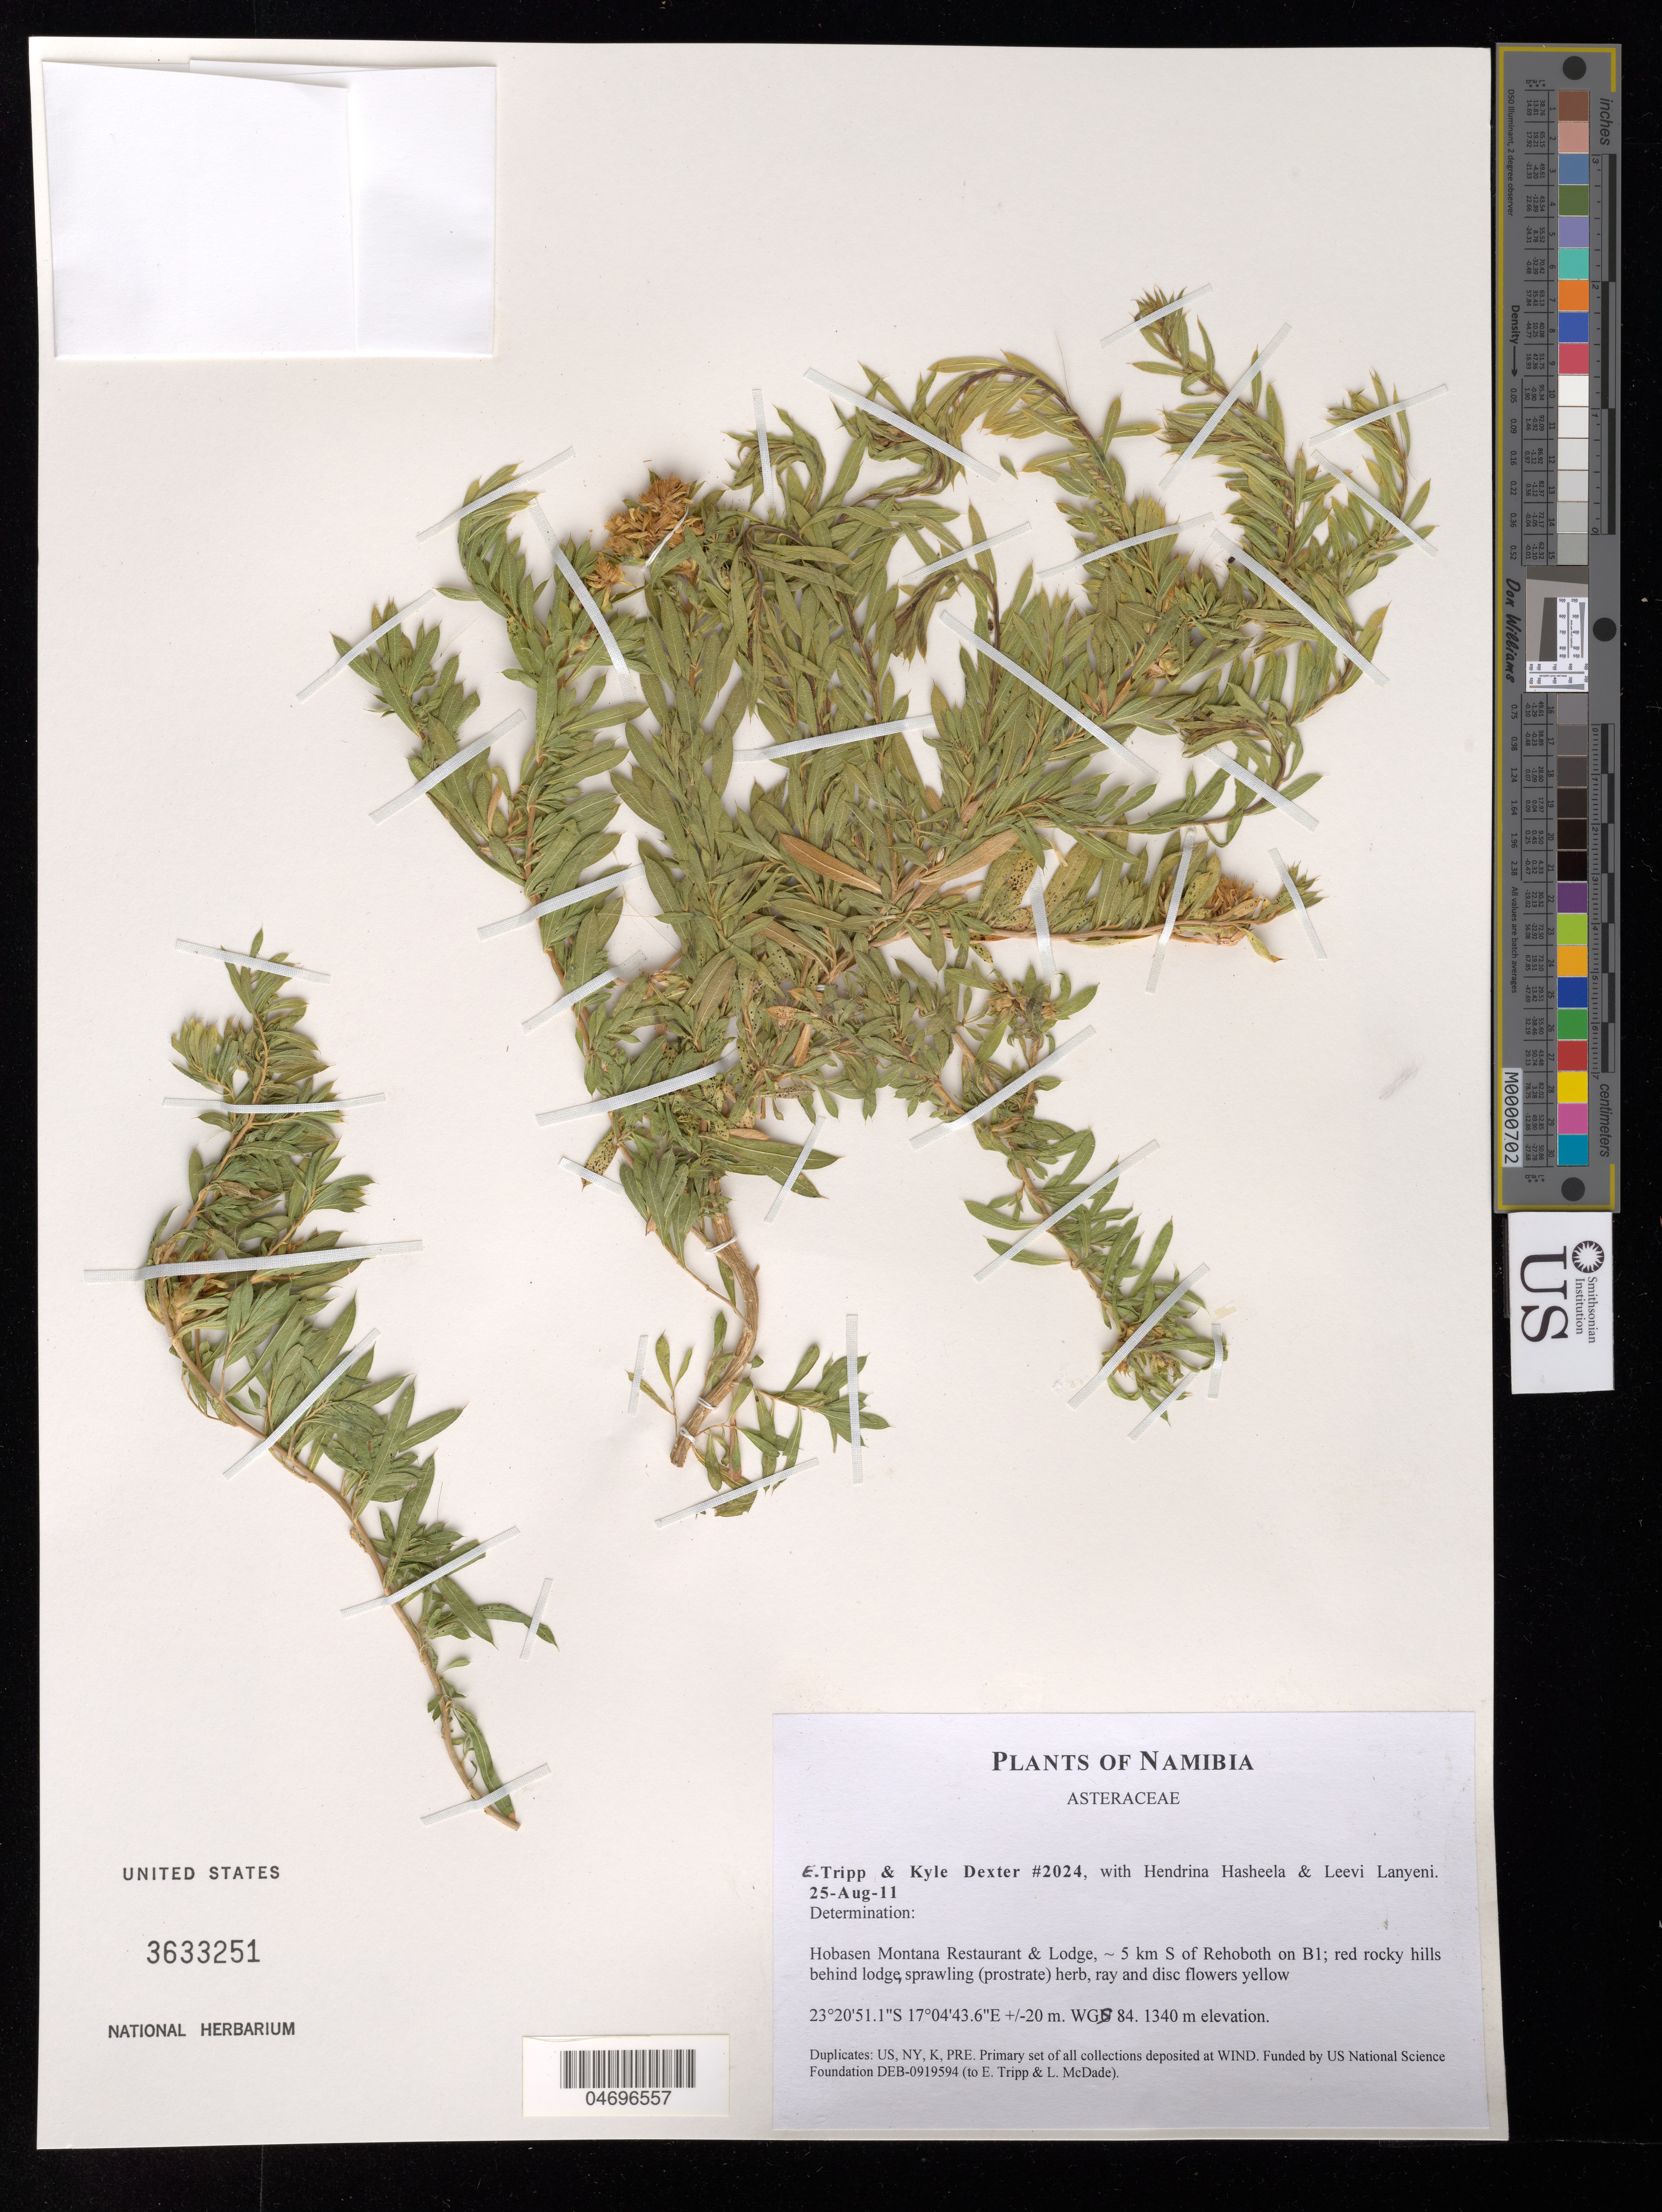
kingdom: Plantae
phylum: Tracheophyta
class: Magnoliopsida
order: Asterales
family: Asteraceae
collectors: E. Tripp, K. Dexter, H. Hasheela & L. Lanyeni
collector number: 2024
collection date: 2011-08-25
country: Namibia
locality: Hobasen Montana Restaurant & Lodge, ca. 5 km S of Rehoboth on B1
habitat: Red rocky hills behind lodge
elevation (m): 1340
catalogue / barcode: US 3633251